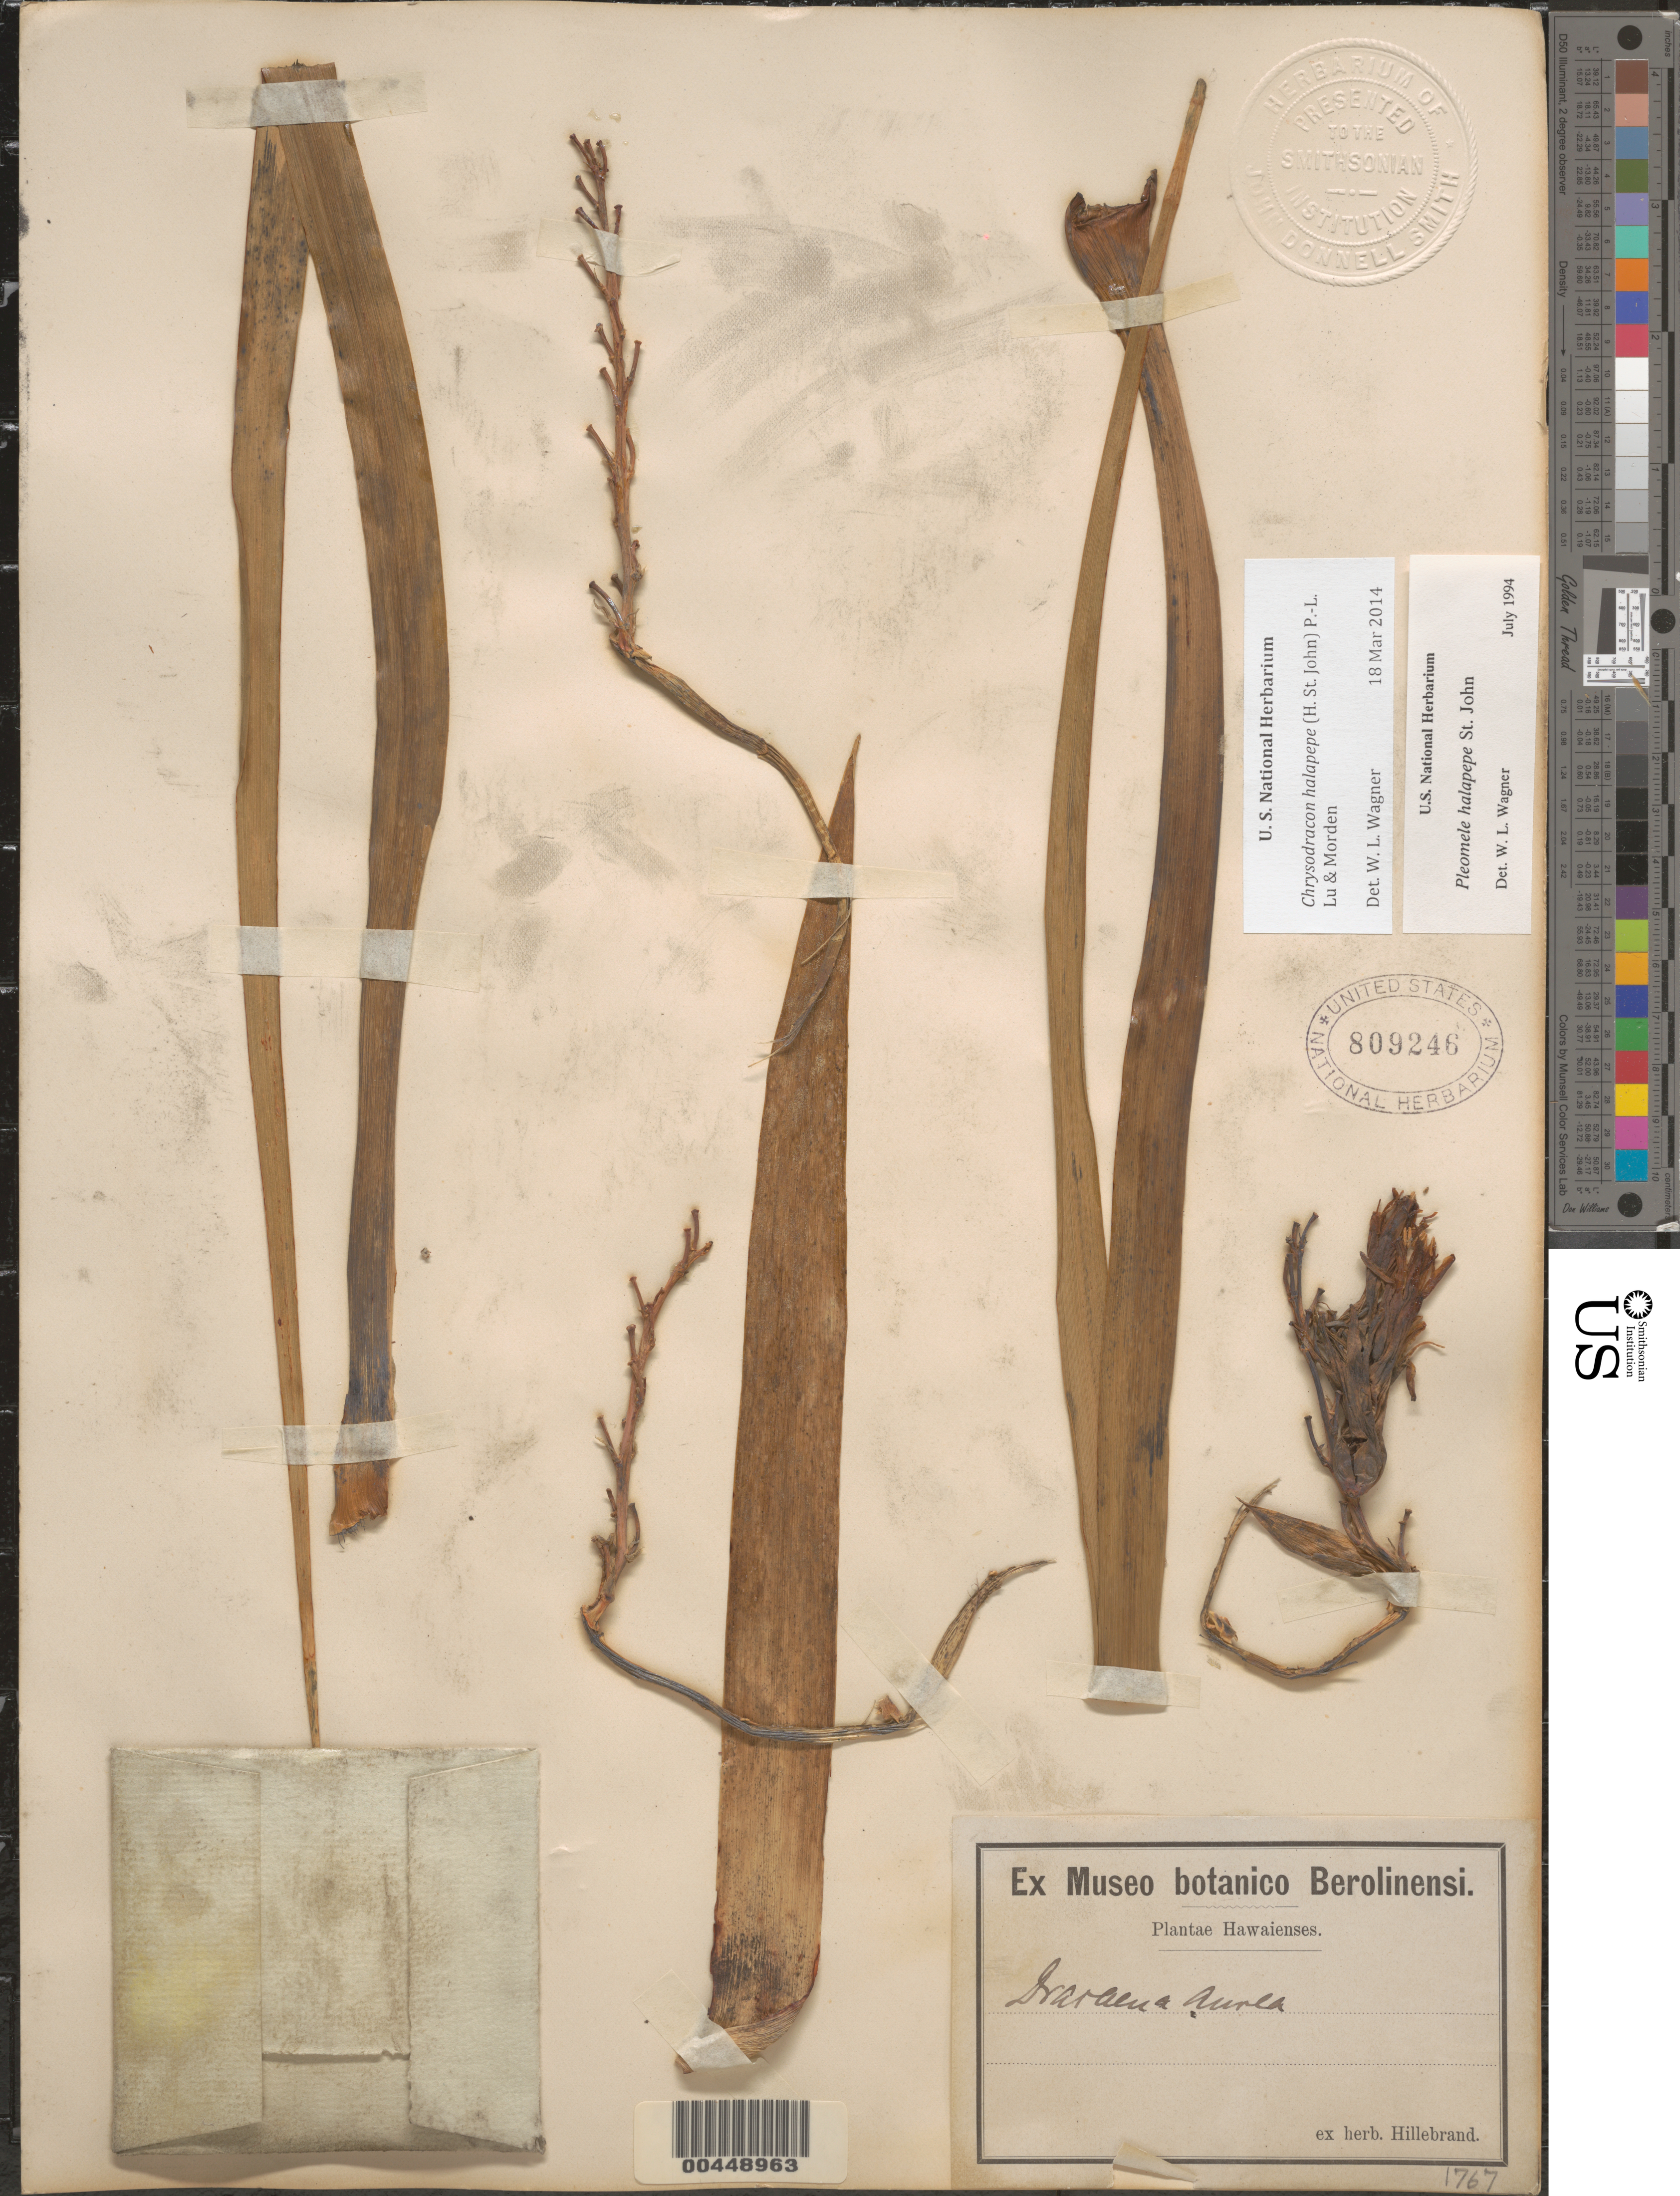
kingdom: Plantae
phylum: Tracheophyta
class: Liliopsida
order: Asparagales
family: Asparagaceae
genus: Dracaena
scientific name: Dracaena halapepe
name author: (H. St. John) Jankalski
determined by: Wagner, W. L., (BOT), Smithsonian Institution - National Museum of Natural History (UNITED STATES)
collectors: W. Hillebrand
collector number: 1767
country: United States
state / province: Hawaii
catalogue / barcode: US 809246